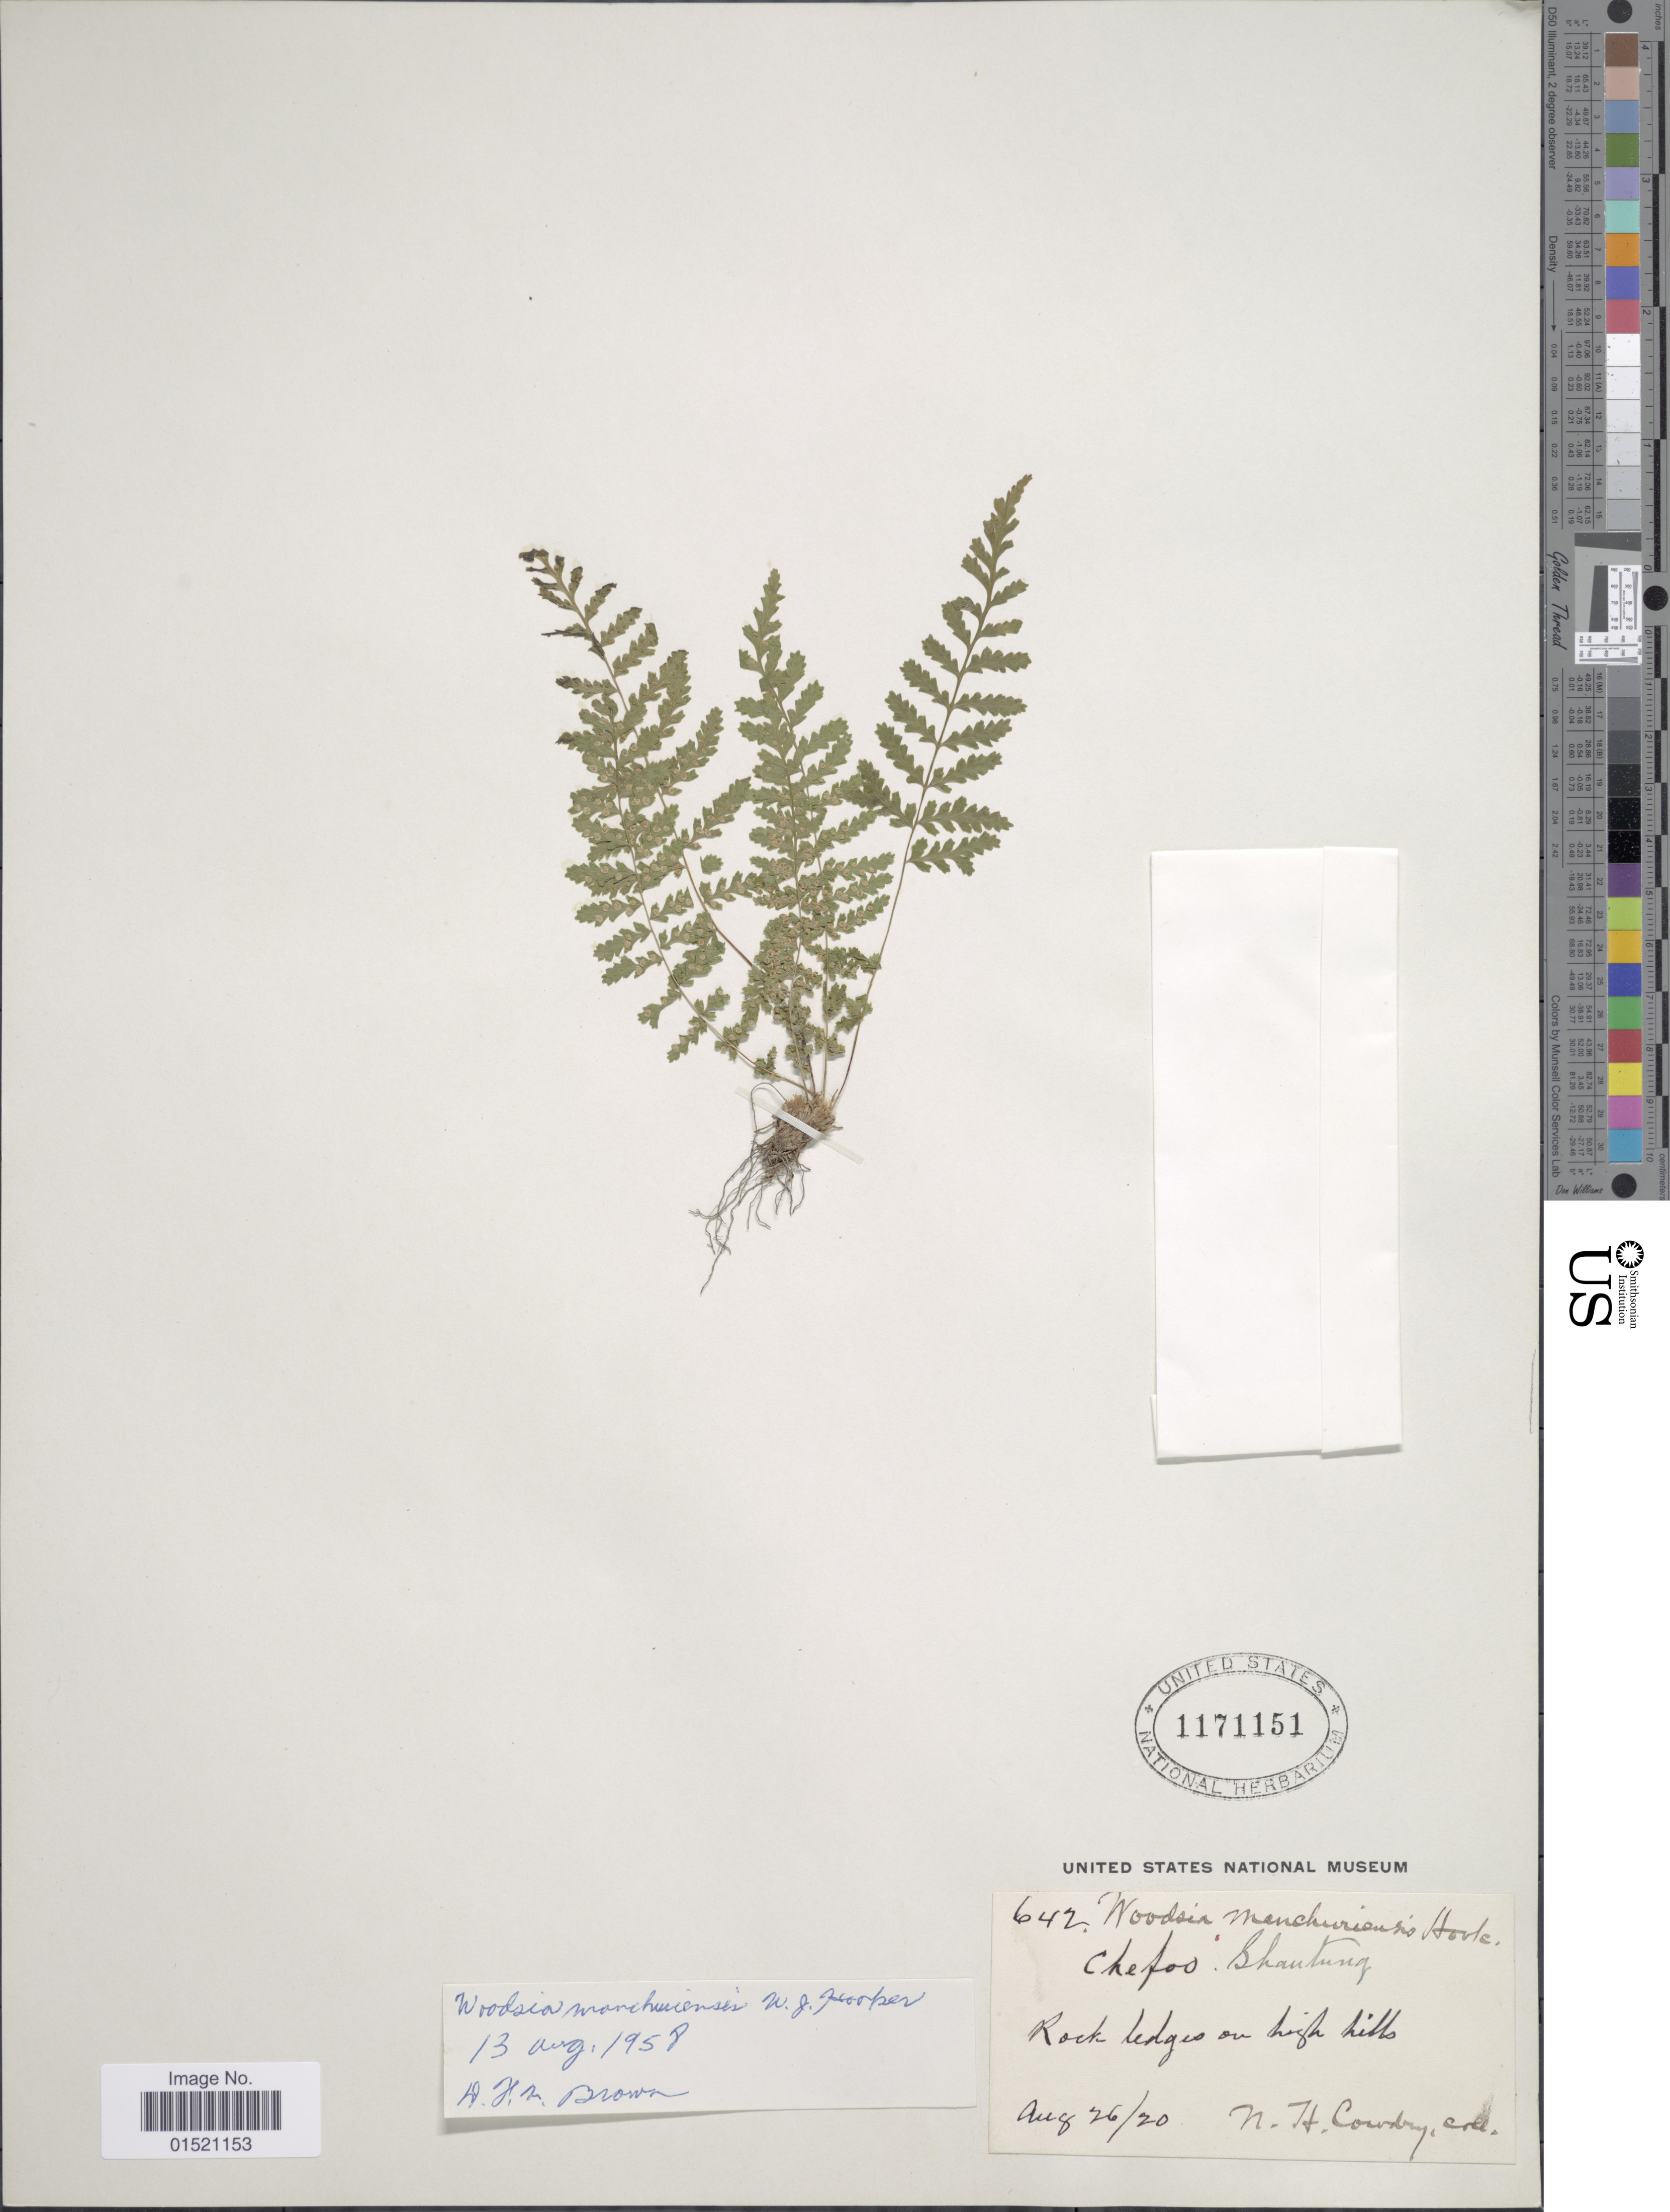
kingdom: Plantae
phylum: Tracheophyta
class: Polypodiopsida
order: Polypodiales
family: Woodsiaceae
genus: Woodsia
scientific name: Woodsia manchuriensis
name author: Hook.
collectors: N. H. Cowdry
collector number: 642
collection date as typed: Transcribed d/m/y: 26/8/20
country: China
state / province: Shandong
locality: Chefos, Shantung, Rock ledges on high hills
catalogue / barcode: US 1171151